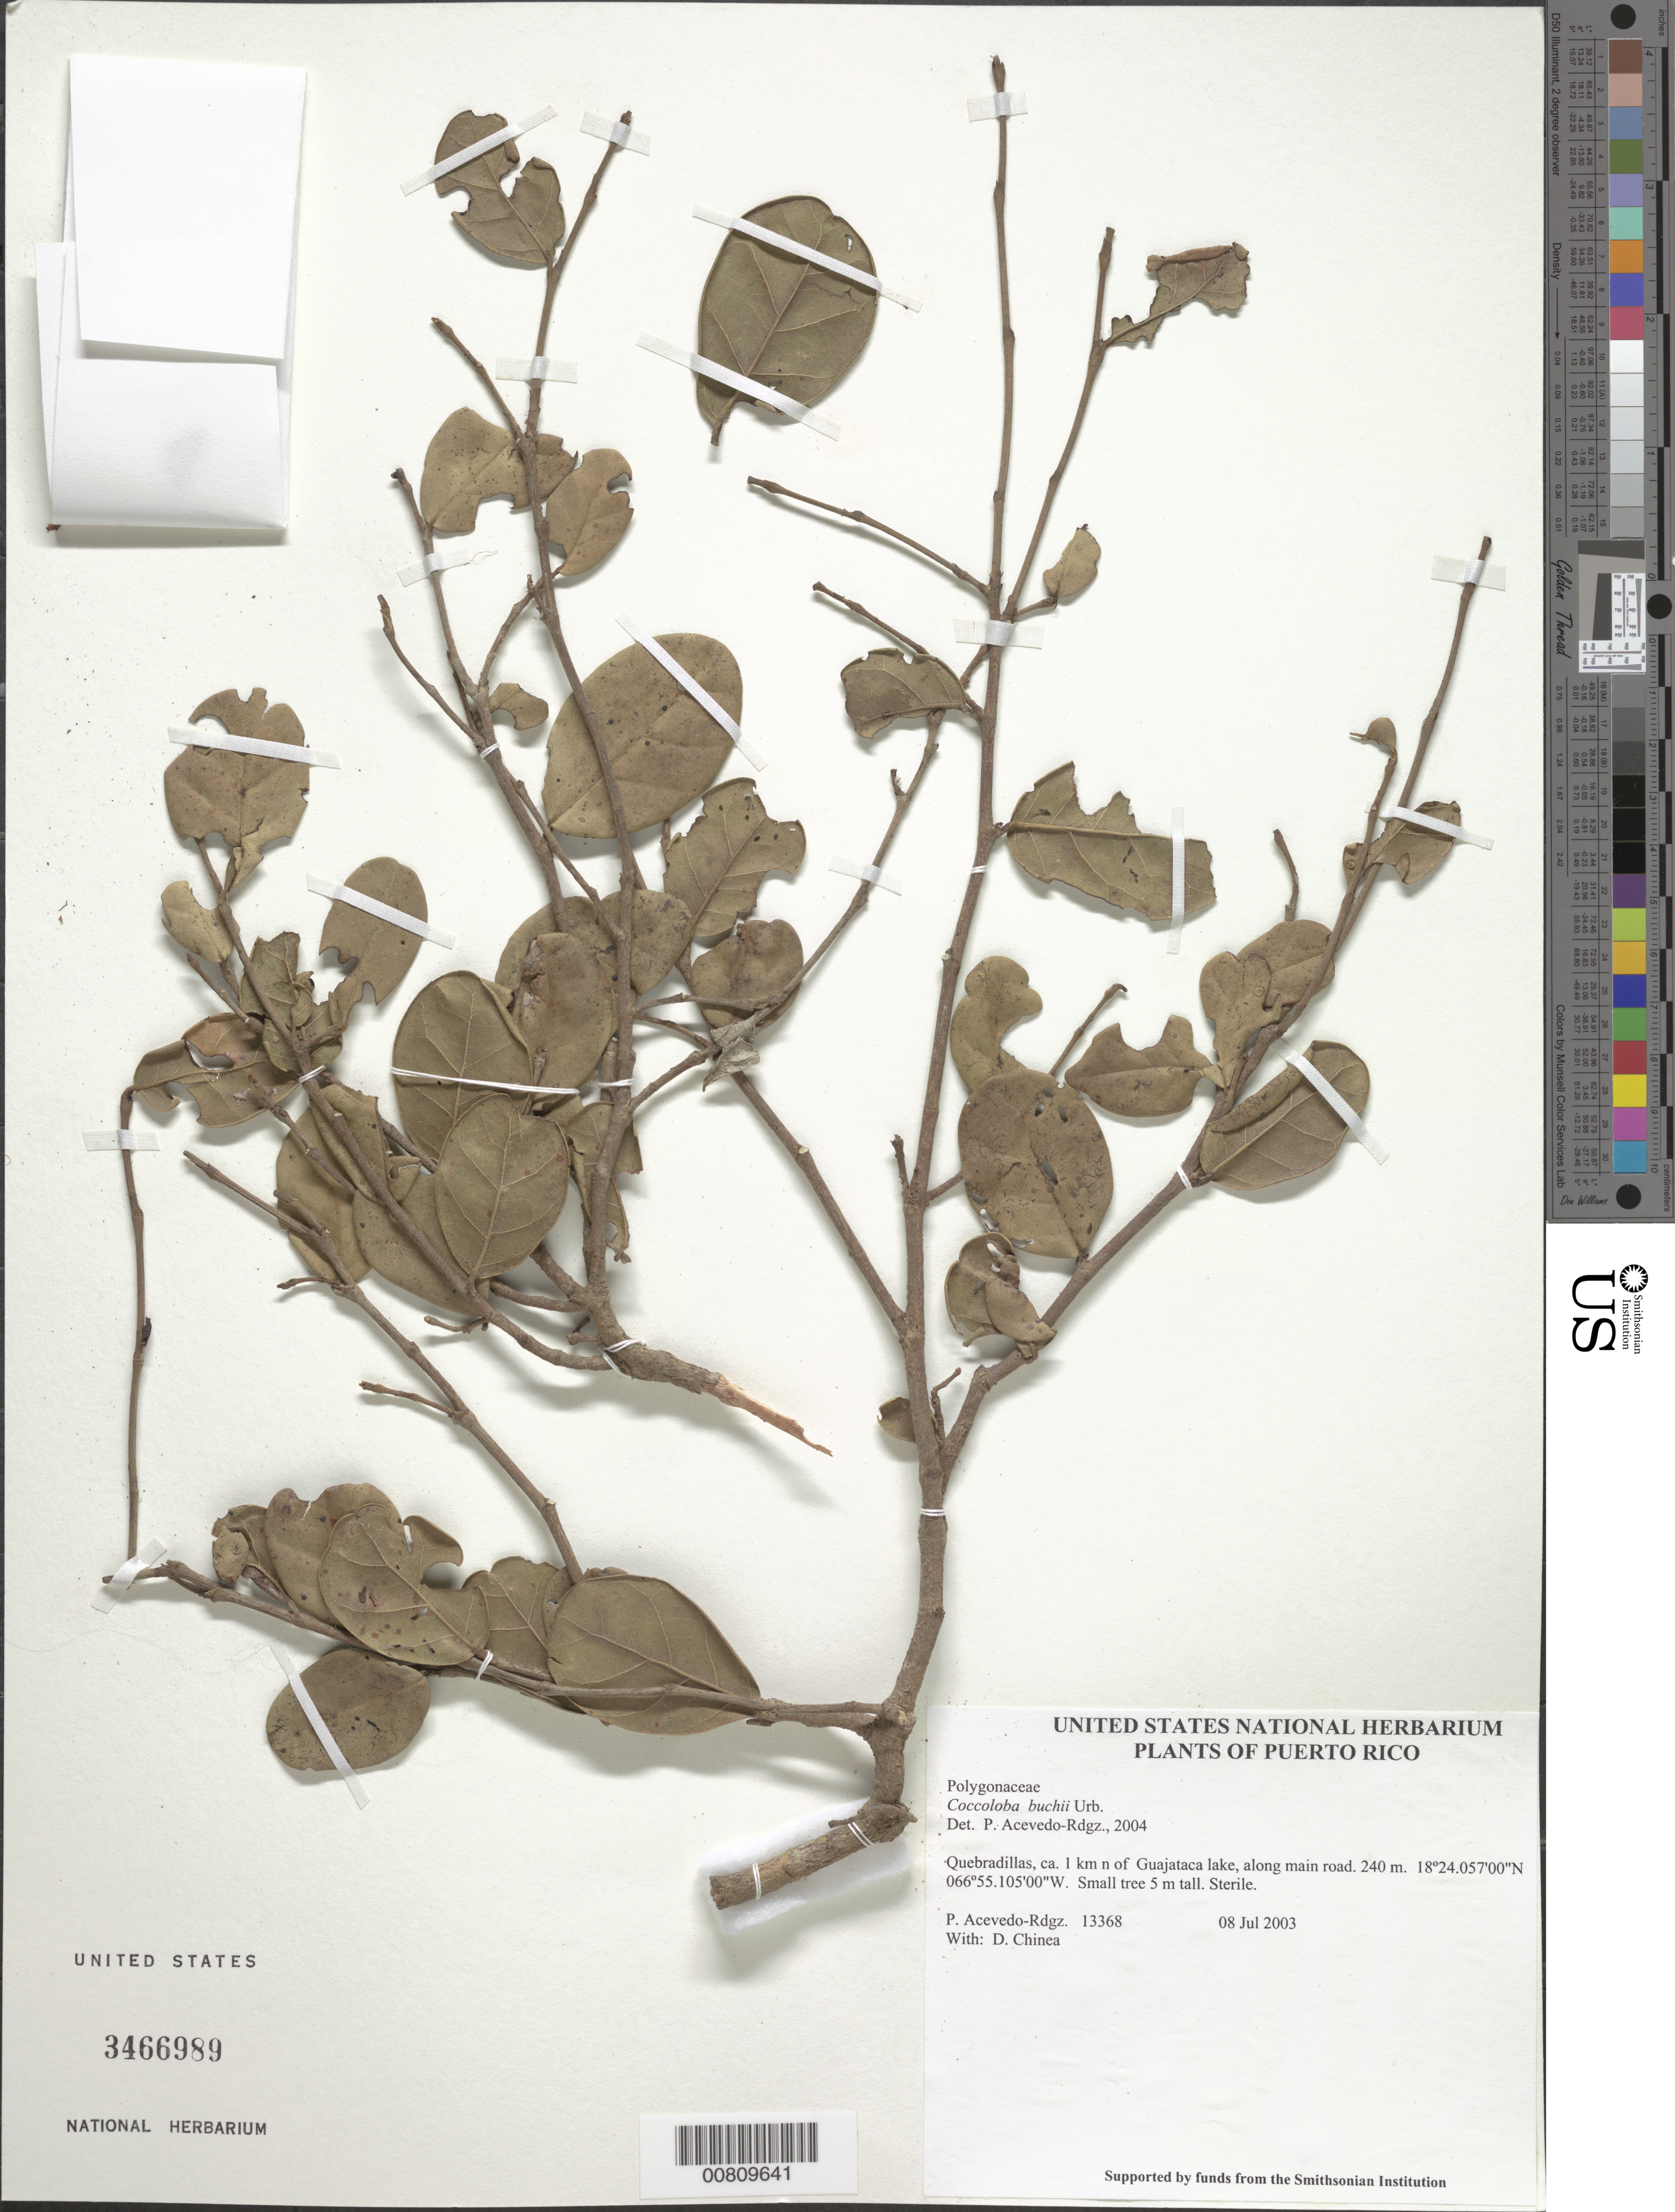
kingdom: Plantae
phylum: Tracheophyta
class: Magnoliopsida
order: Caryophyllales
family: Polygonaceae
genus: Coccoloba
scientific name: Coccoloba buchii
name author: O.C. Schmidt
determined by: Acevedo-Rodríguez, P., (BOT), Smithsonian Institution - National Museum of Natural History (UNITED STATES)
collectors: P. Acevedo-Rodr. & D. Chinea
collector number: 13368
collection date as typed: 08 Jul 2003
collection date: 2003-07-08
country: Puerto Rico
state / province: Quebradillas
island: Puerto Rico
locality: Quebradillas, ca. 1 km n of Guajataca lake, along main road.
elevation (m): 240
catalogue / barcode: US 3466989